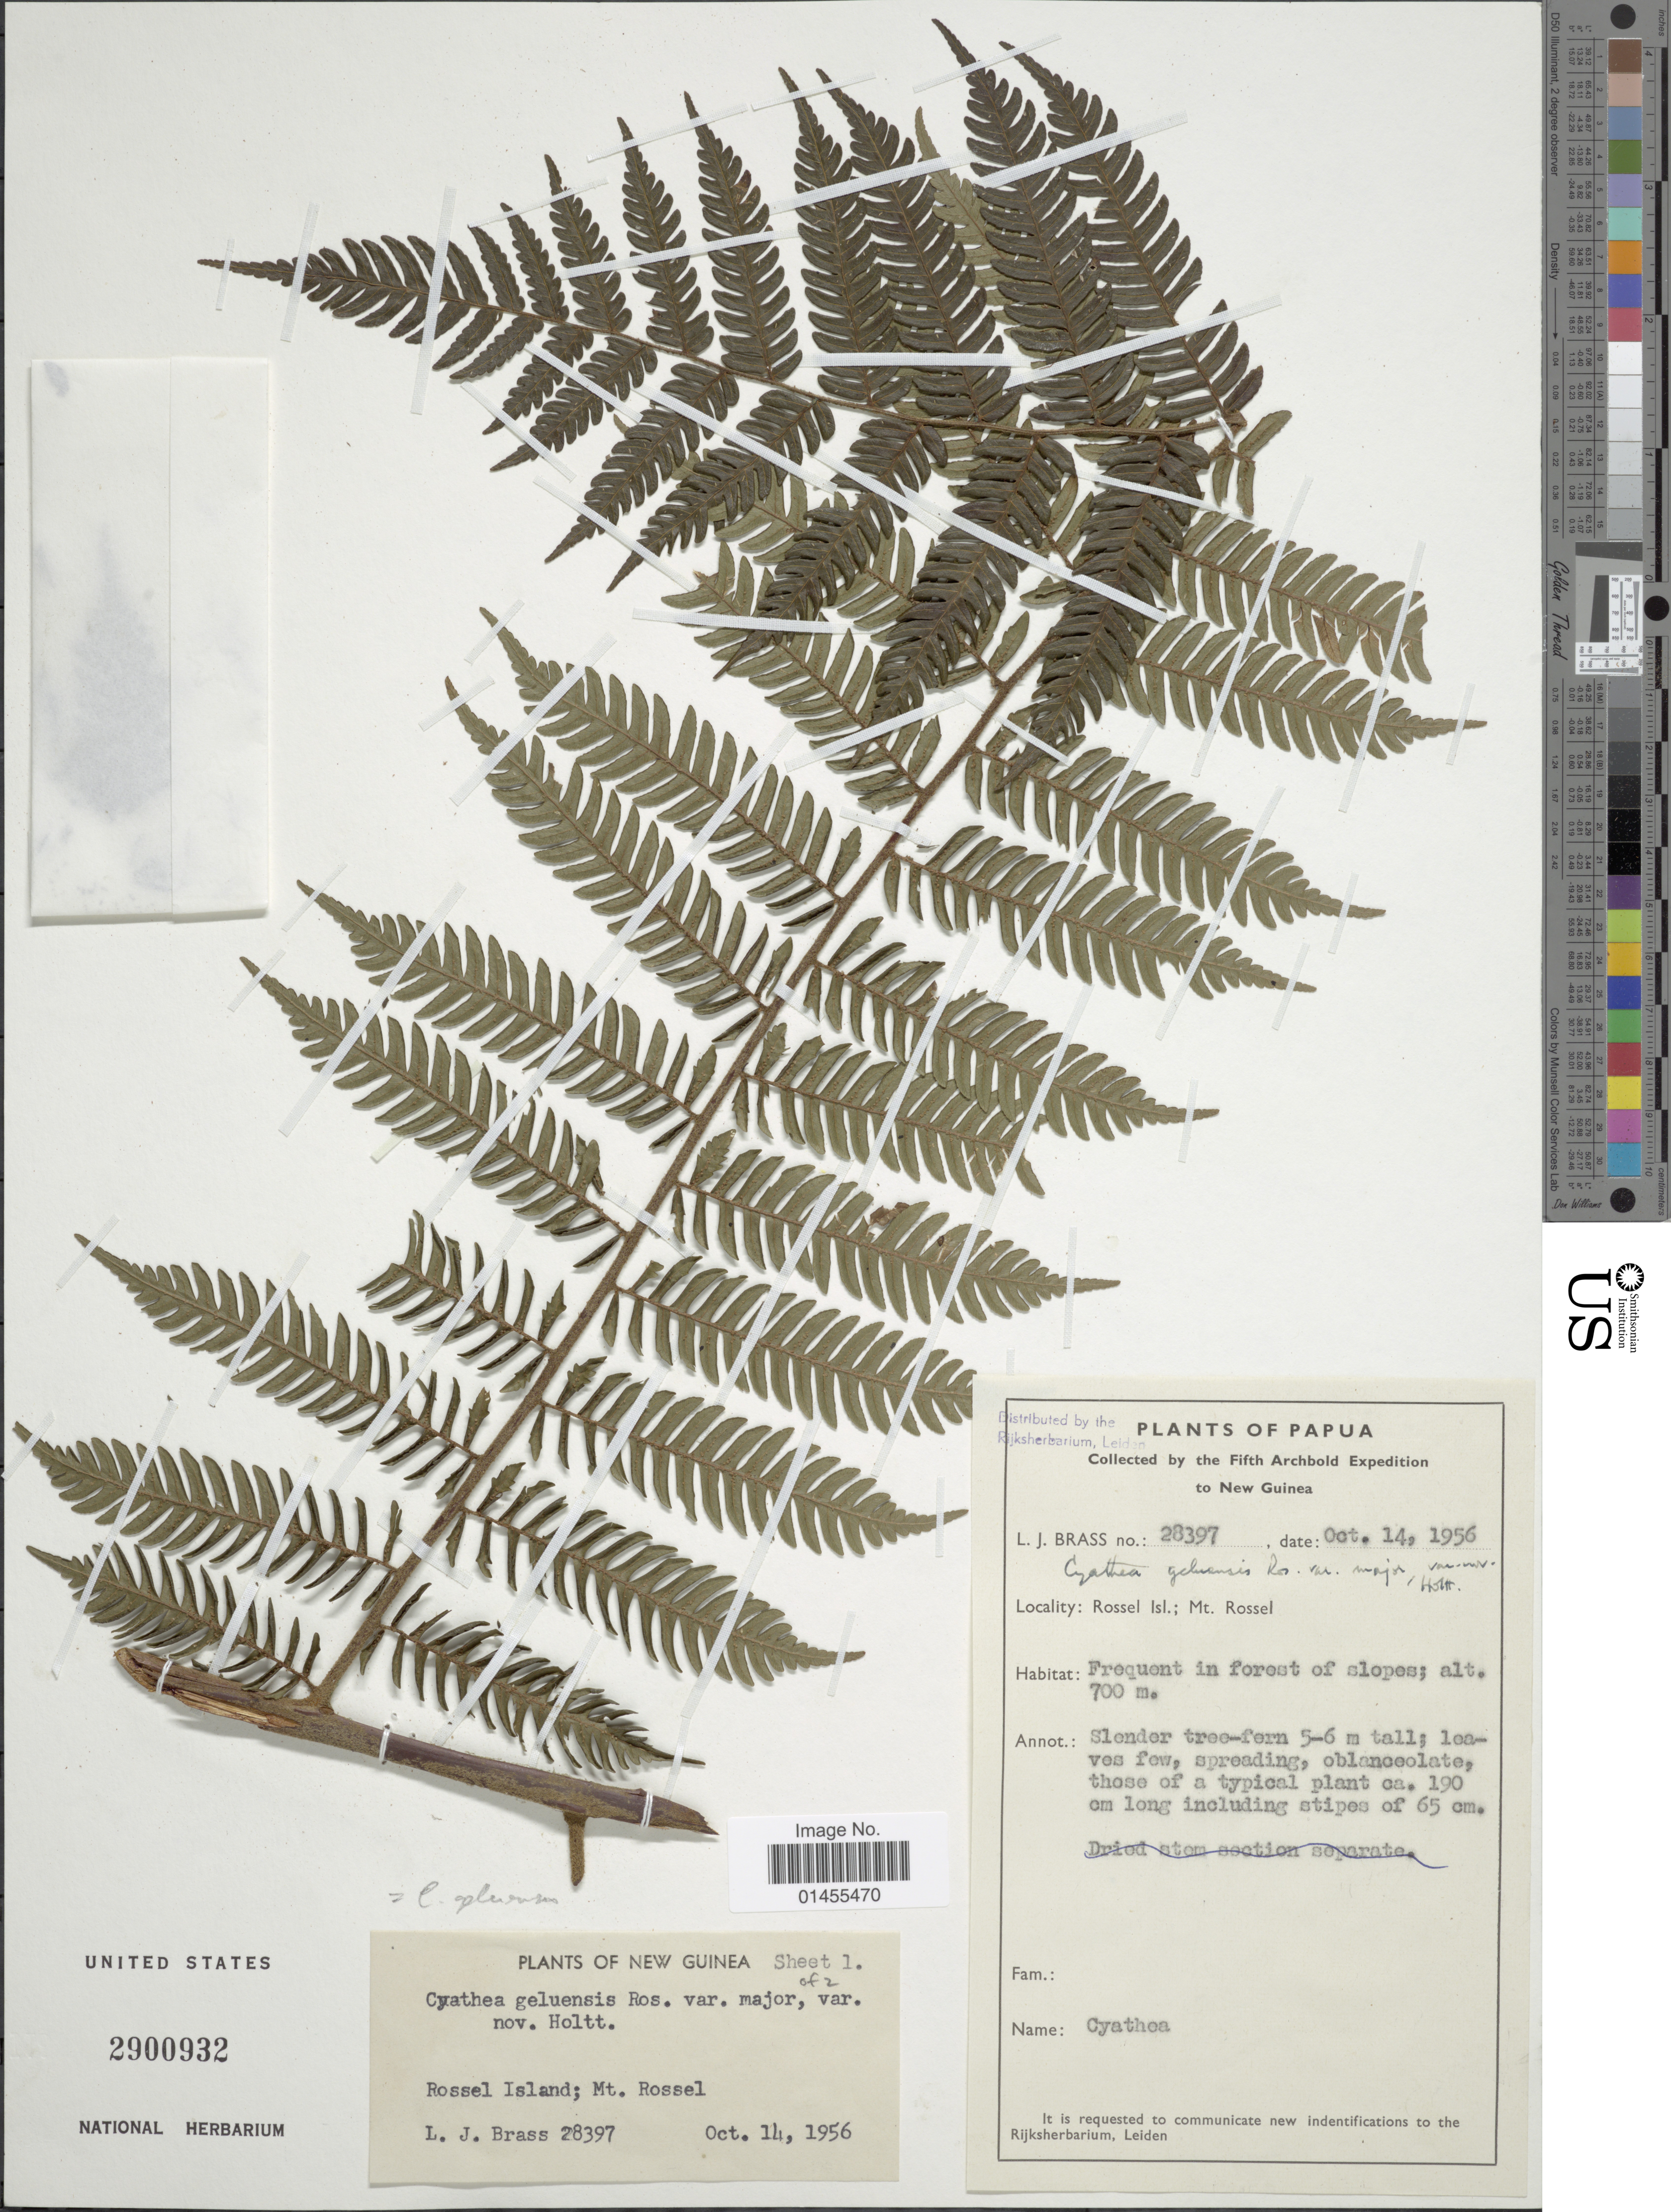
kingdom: Plantae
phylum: Tracheophyta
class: Polypodiopsida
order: Cyatheales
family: Cyatheaceae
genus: Alsophila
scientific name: Alsophila geluensis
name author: (Rosenst.) R.M. Tryon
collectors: L. J. Brass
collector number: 28397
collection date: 1956-10-14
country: Papua New Guinea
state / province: Milne Bay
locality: New Guinea, Rossel Isl.; Mt. Rossel.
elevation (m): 700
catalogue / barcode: US 2900932